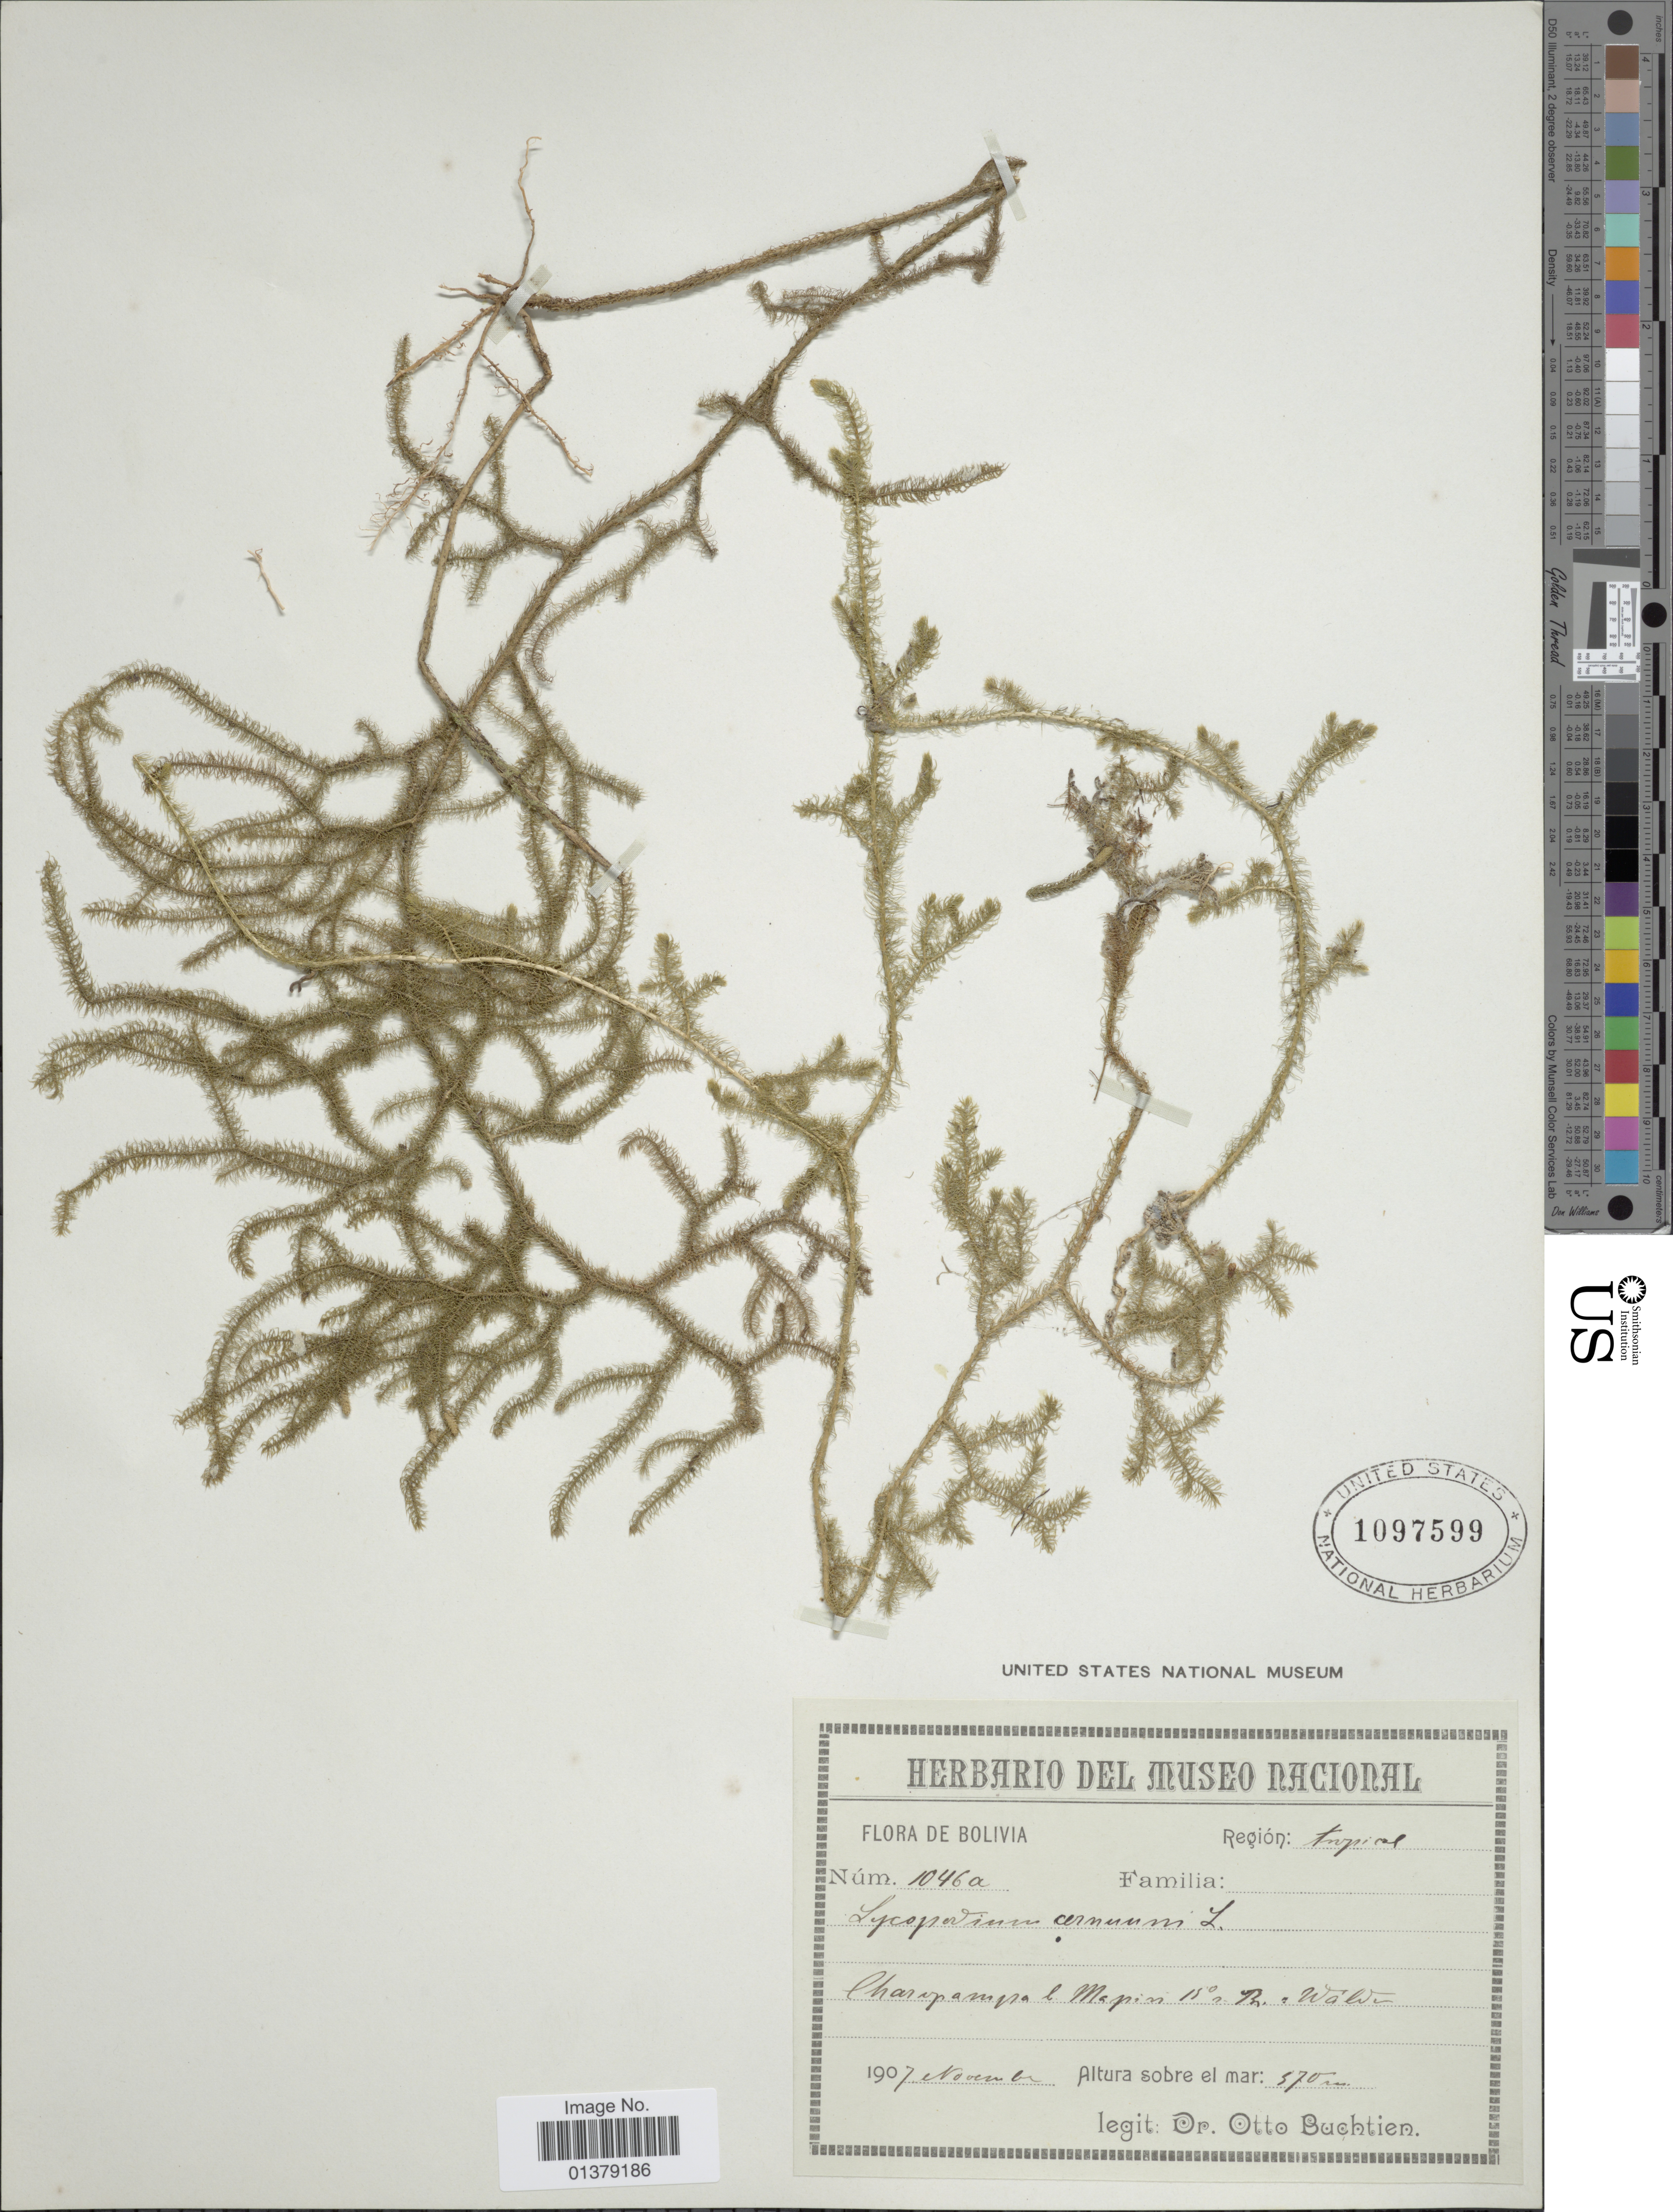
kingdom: Plantae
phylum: Tracheophyta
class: Lycopodiopsida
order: Lycopodiales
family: Lycopodiaceae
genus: Palhinhaea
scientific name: Palhinhaea curvata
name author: (Sw.) Holub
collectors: O. Buchtien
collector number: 1046a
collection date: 1907-11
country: Bolivia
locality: Region: tropical, Charopampa b. Mapiri 15° Br.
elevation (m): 570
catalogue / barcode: US 1097599